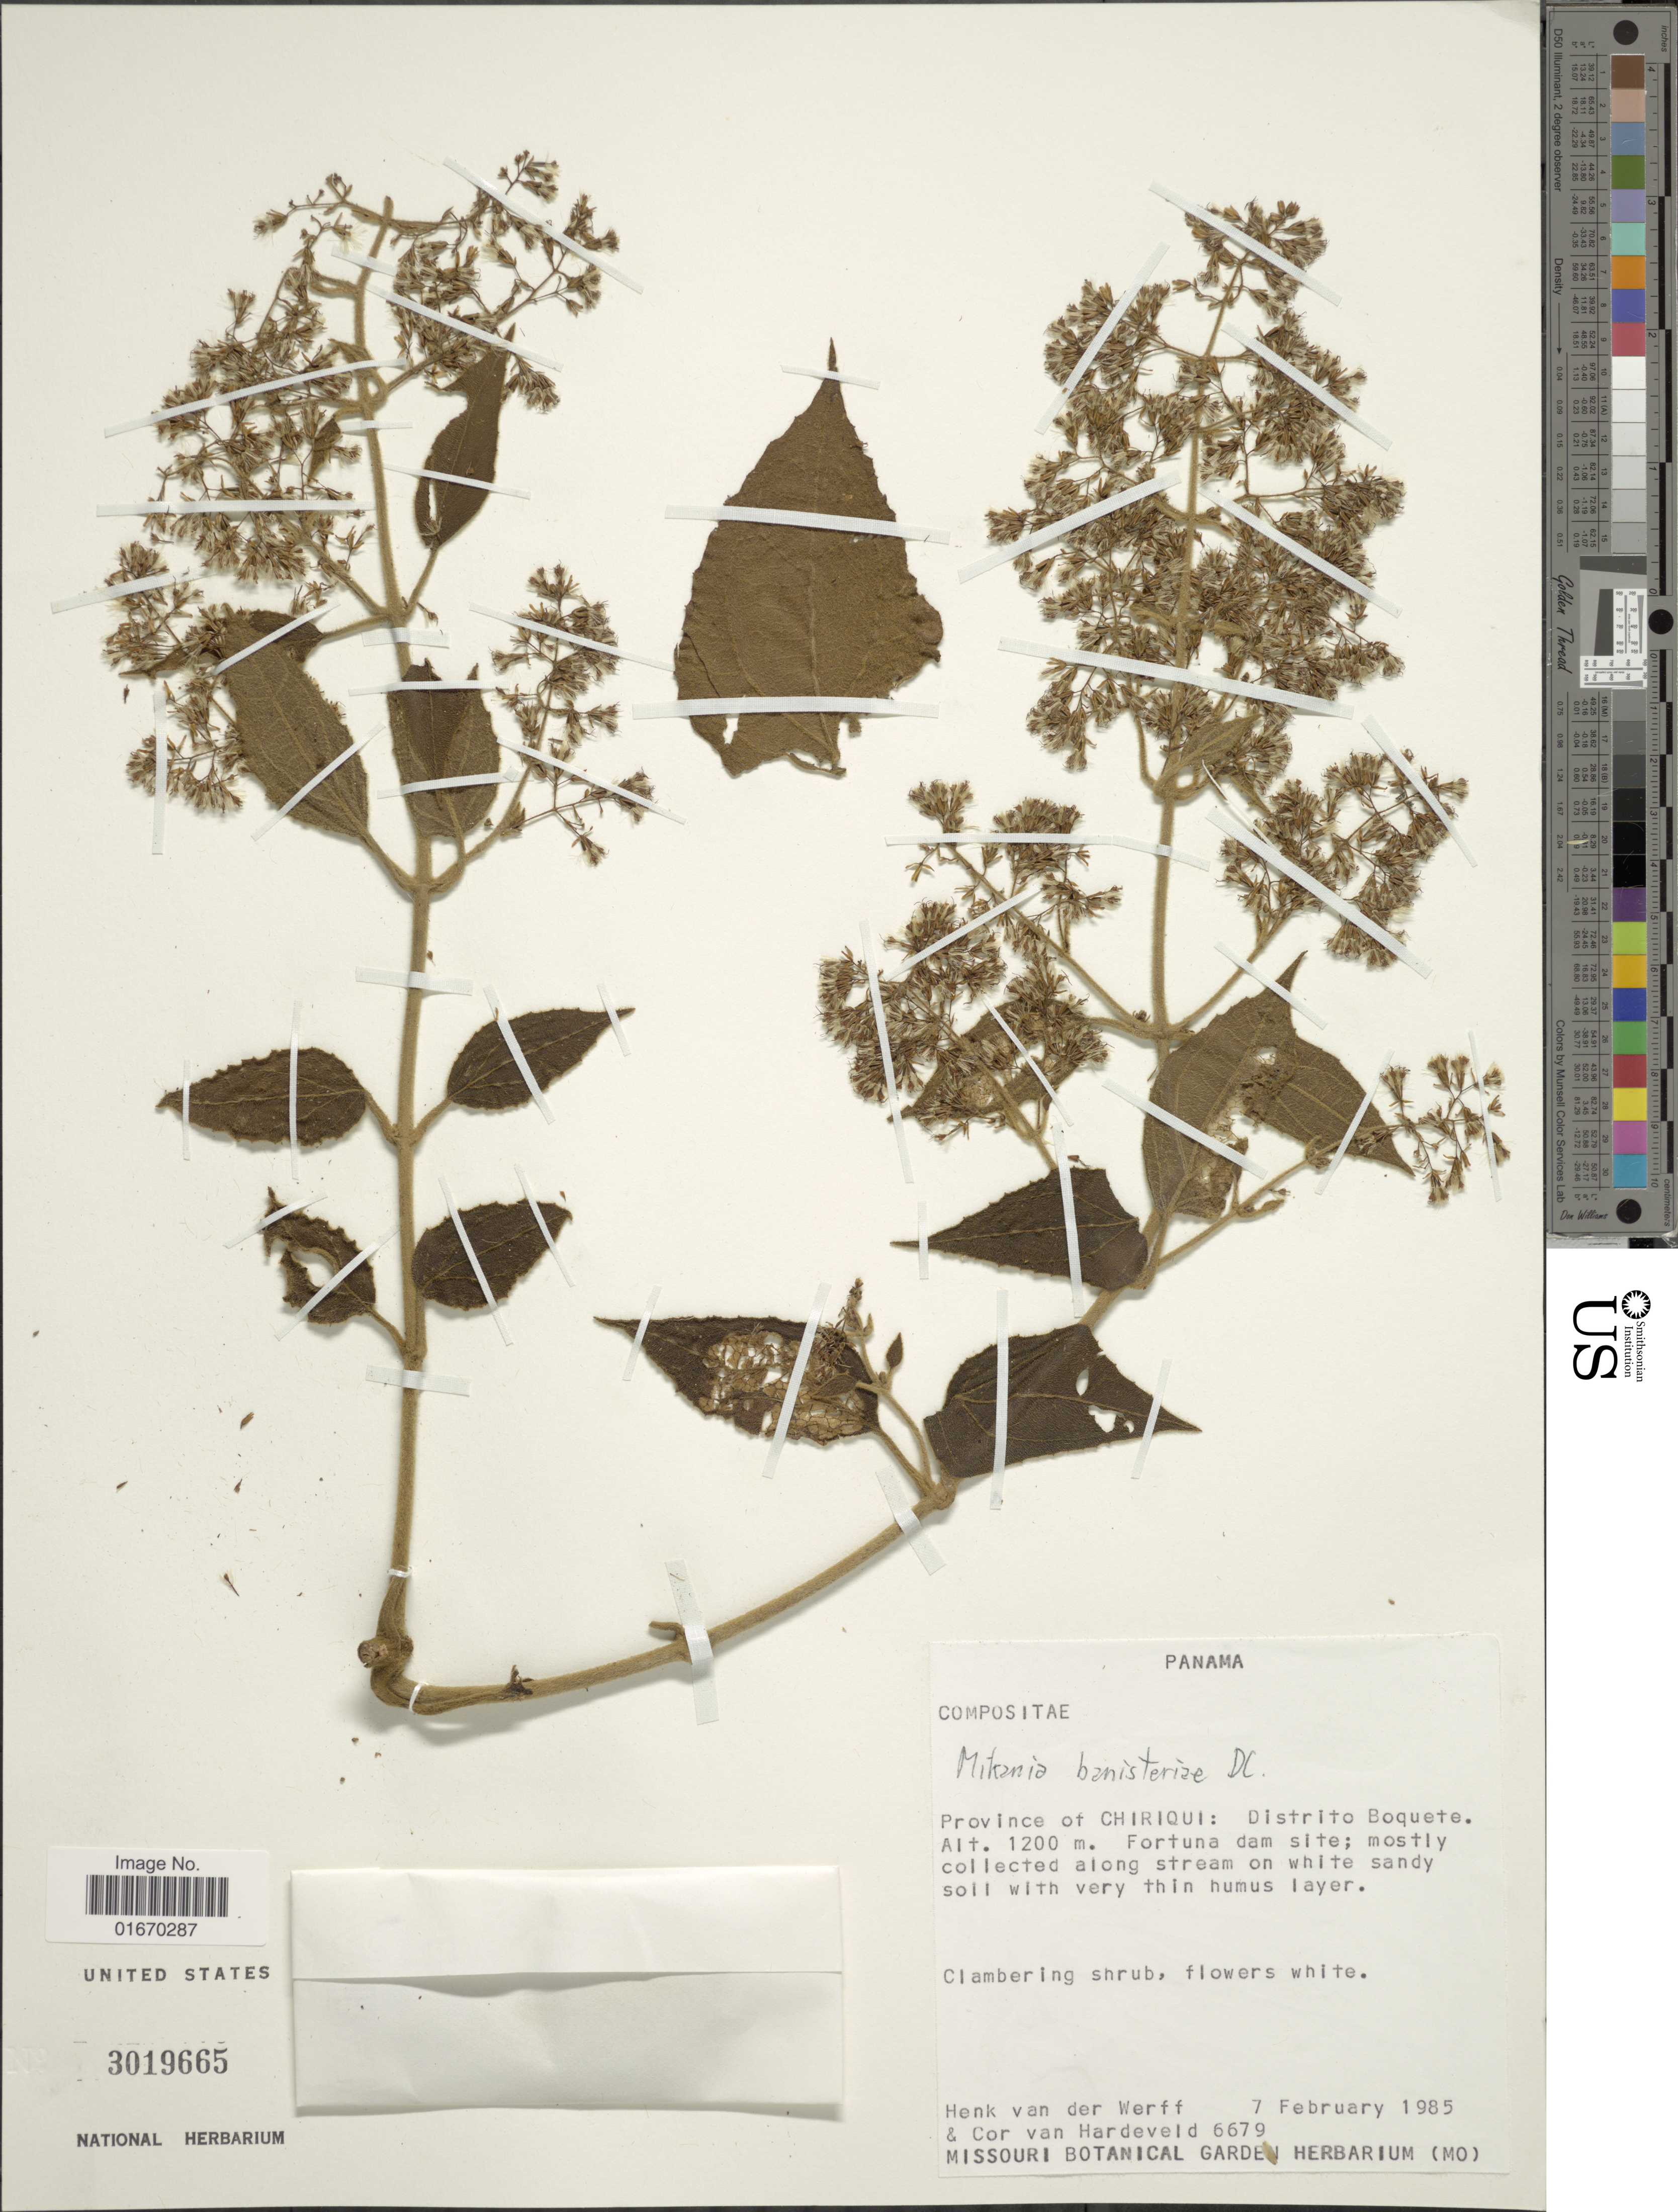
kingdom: Plantae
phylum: Tracheophyta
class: Magnoliopsida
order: Asterales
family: Asteraceae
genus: Mikania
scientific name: Mikania banisteriae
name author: DC.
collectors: H. van der Werff & C. Van Hardeveld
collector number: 6679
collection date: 1985-02-07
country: Panama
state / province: Chiriqui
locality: Distrito Boquete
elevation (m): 1200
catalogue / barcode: US 3019665